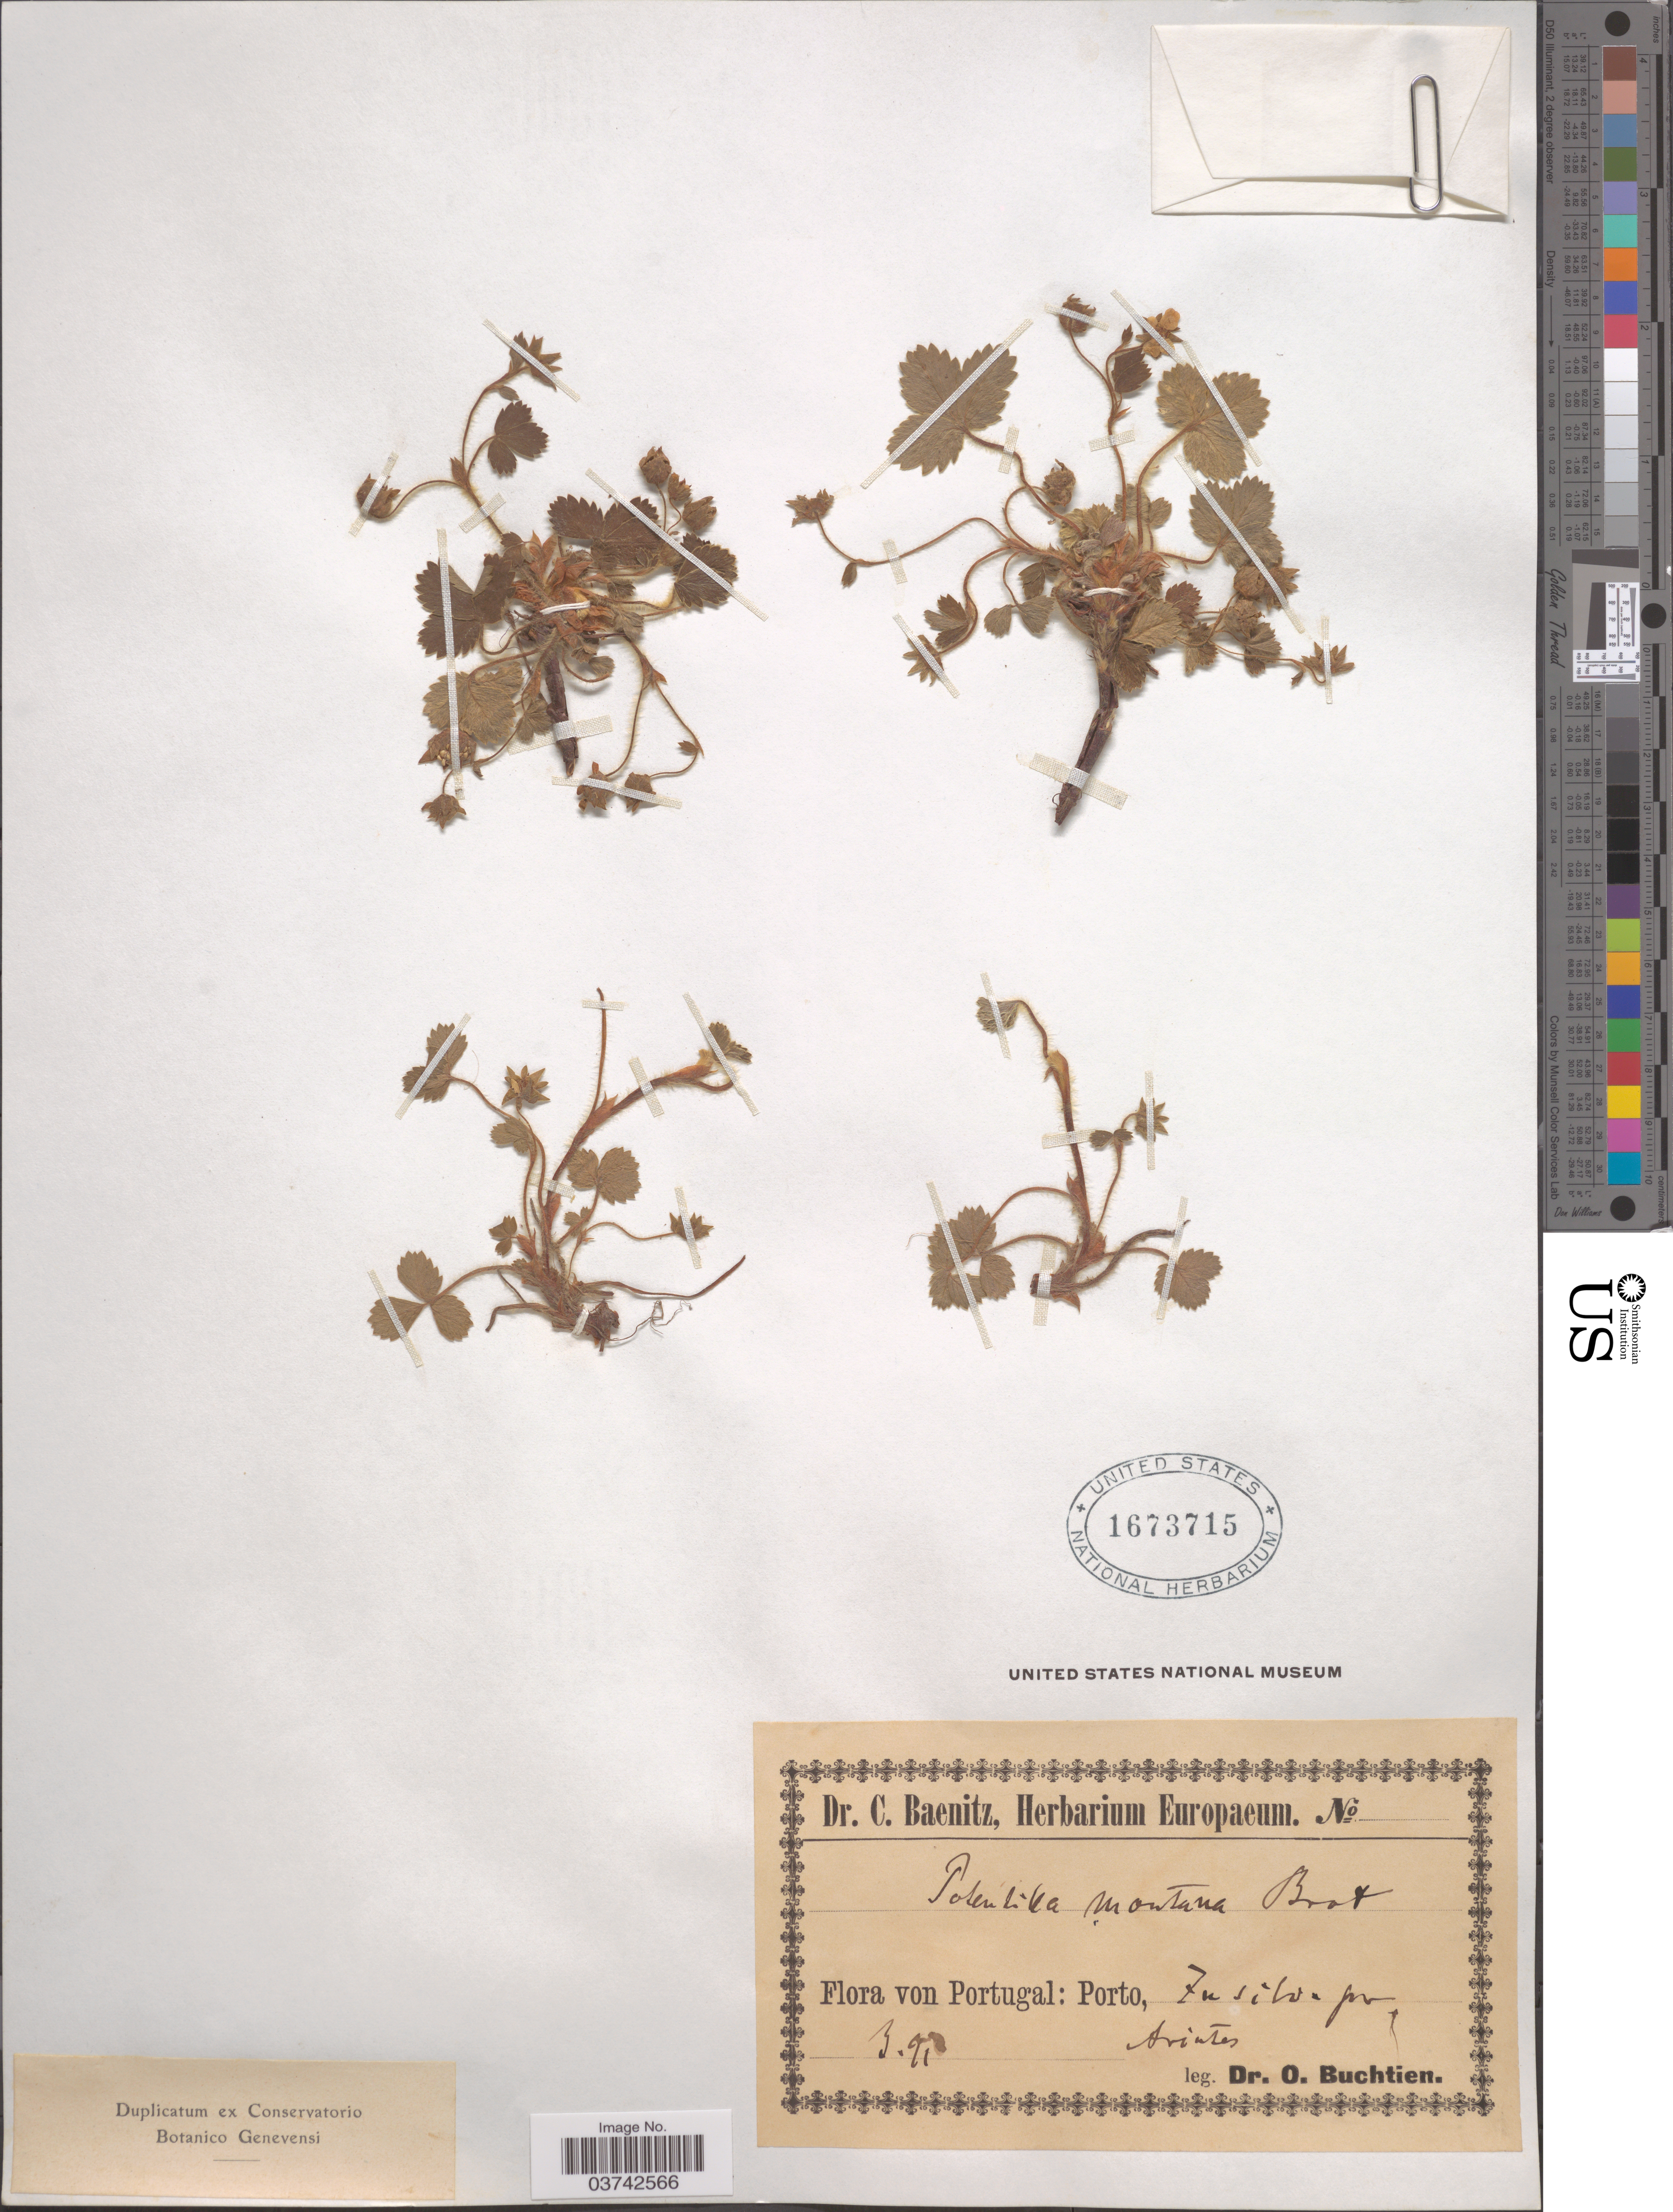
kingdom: Plantae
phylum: Tracheophyta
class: Magnoliopsida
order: Rosales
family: Rosaceae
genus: Potentilla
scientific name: Potentilla montana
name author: Brot.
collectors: O. Buchtien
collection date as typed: Transcribed d/m/y: /3/91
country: Portugal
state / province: Porto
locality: Avintes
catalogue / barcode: US 1673715